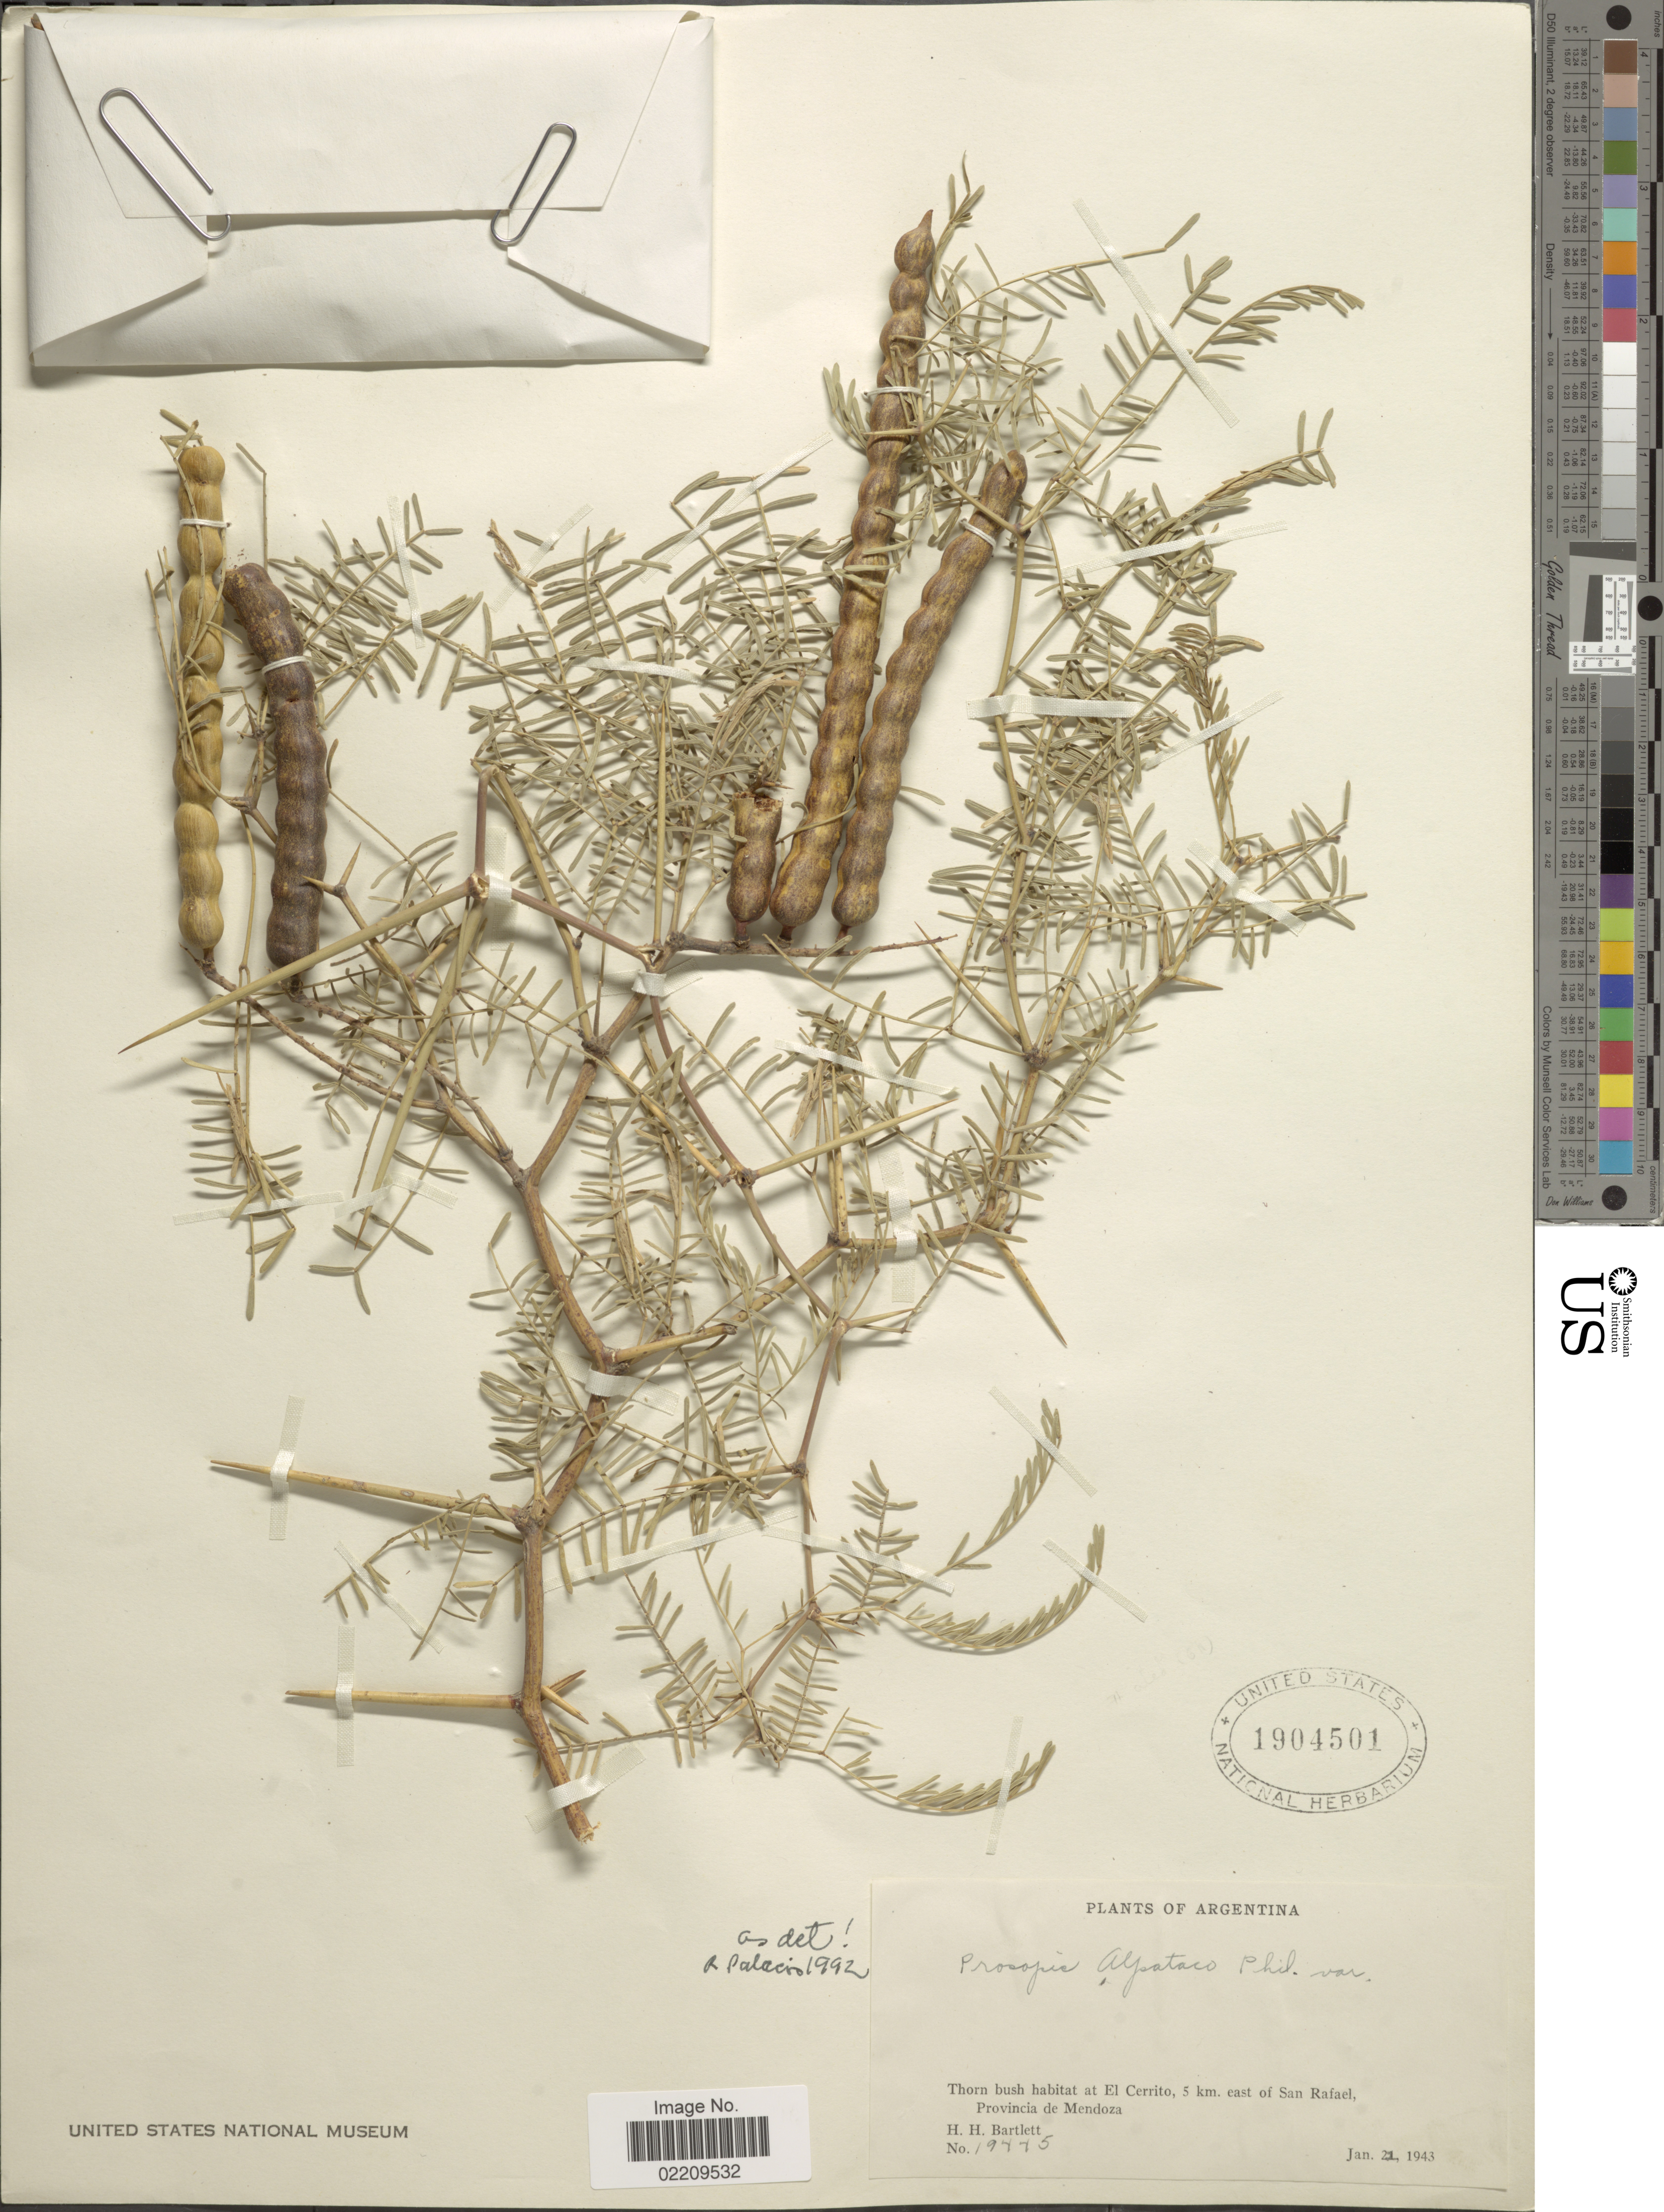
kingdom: Plantae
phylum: Tracheophyta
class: Magnoliopsida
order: Fabales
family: Fabaceae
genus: Neltuma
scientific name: Neltuma alpataco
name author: (Phil.) C. E. Hughes & G.P. Lewis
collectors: H. H. Bartlett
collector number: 19445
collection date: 1943-01-21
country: Argentina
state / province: Mendoza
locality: Thorn bush habitat at El Cerrito, 5 km. east of San Rafael.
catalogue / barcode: US 1904501